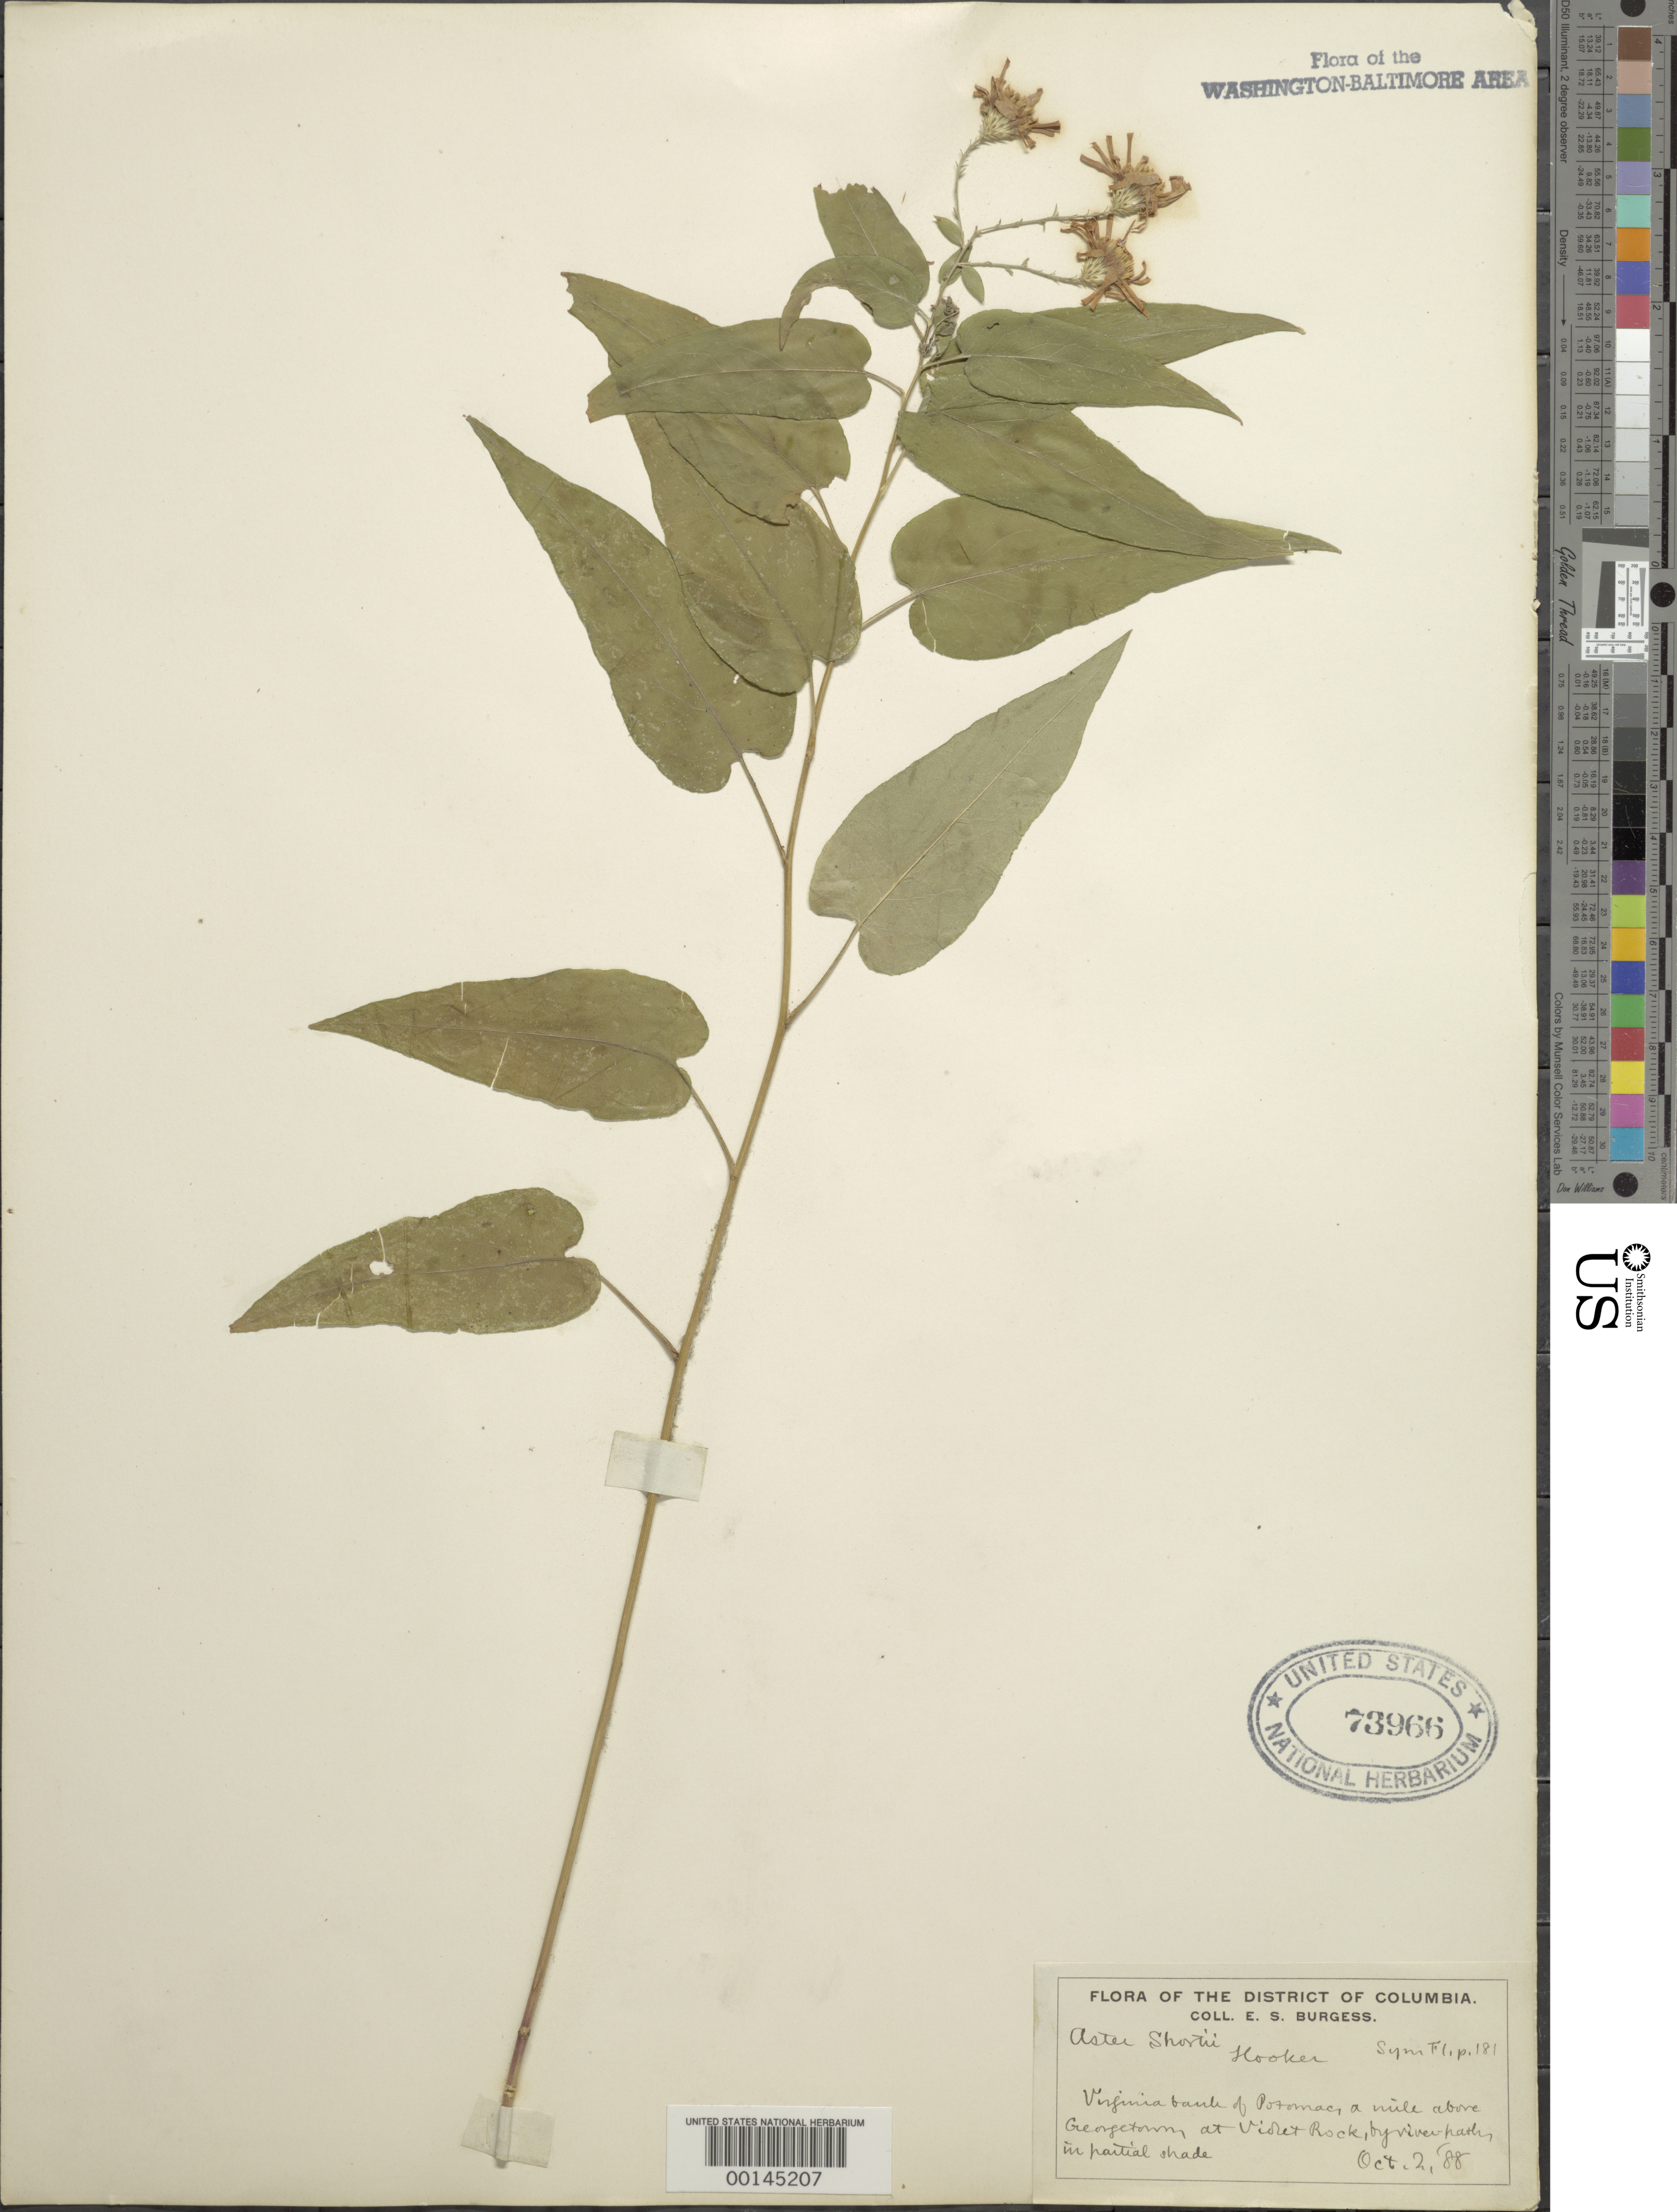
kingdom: Plantae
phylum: Tracheophyta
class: Magnoliopsida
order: Asterales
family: Asteraceae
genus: Symphyotrichum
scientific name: Symphyotrichum shortii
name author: (Lindl.) G.L. Nesom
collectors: E. Burgess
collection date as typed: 02 Oct 1888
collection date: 1888-10-02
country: United States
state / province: Virginia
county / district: Fairfax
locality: Violet Rock Spout Run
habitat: Shaded path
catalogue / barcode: US 73966